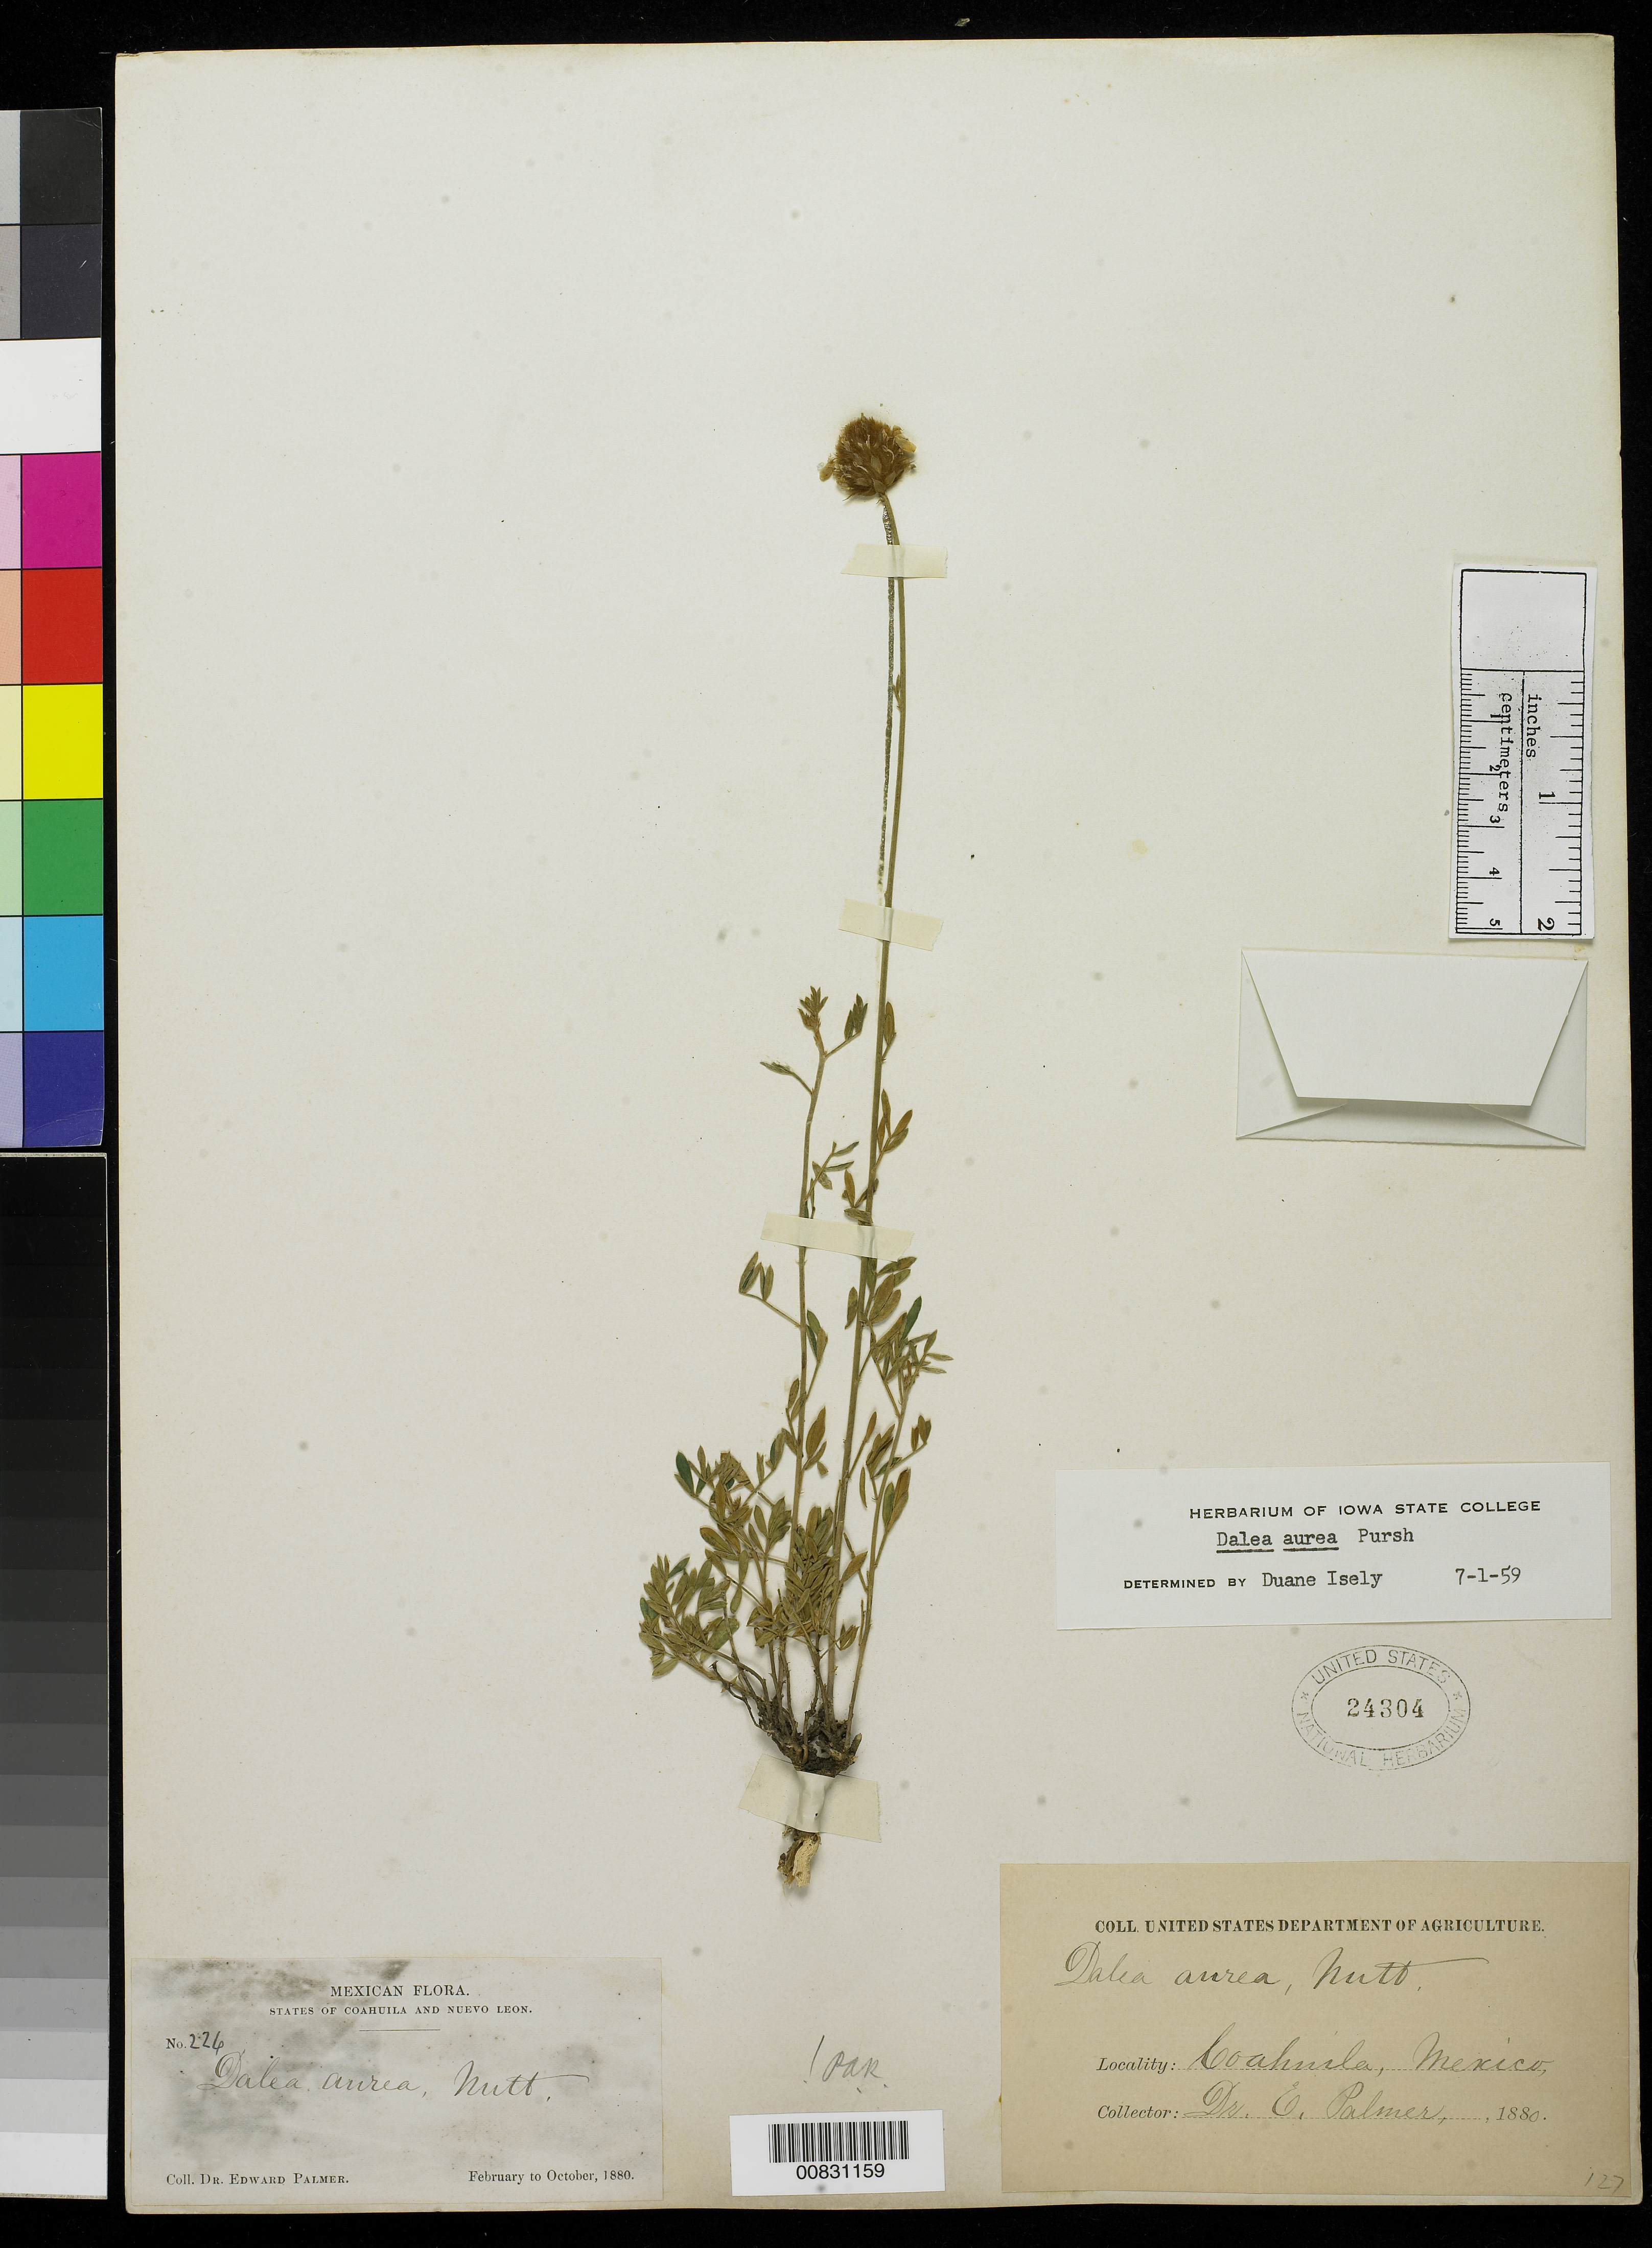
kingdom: Plantae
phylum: Tracheophyta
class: Magnoliopsida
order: Fabales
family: Fabaceae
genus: Dalea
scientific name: Dalea aurea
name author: Nutt. ex Pursh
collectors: E. Palmer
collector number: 226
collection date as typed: Feb 1880 to -- Oct 1880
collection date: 1880-02/1880-10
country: Mexico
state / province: Coahuila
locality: State of Coahuila.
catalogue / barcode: US 24304